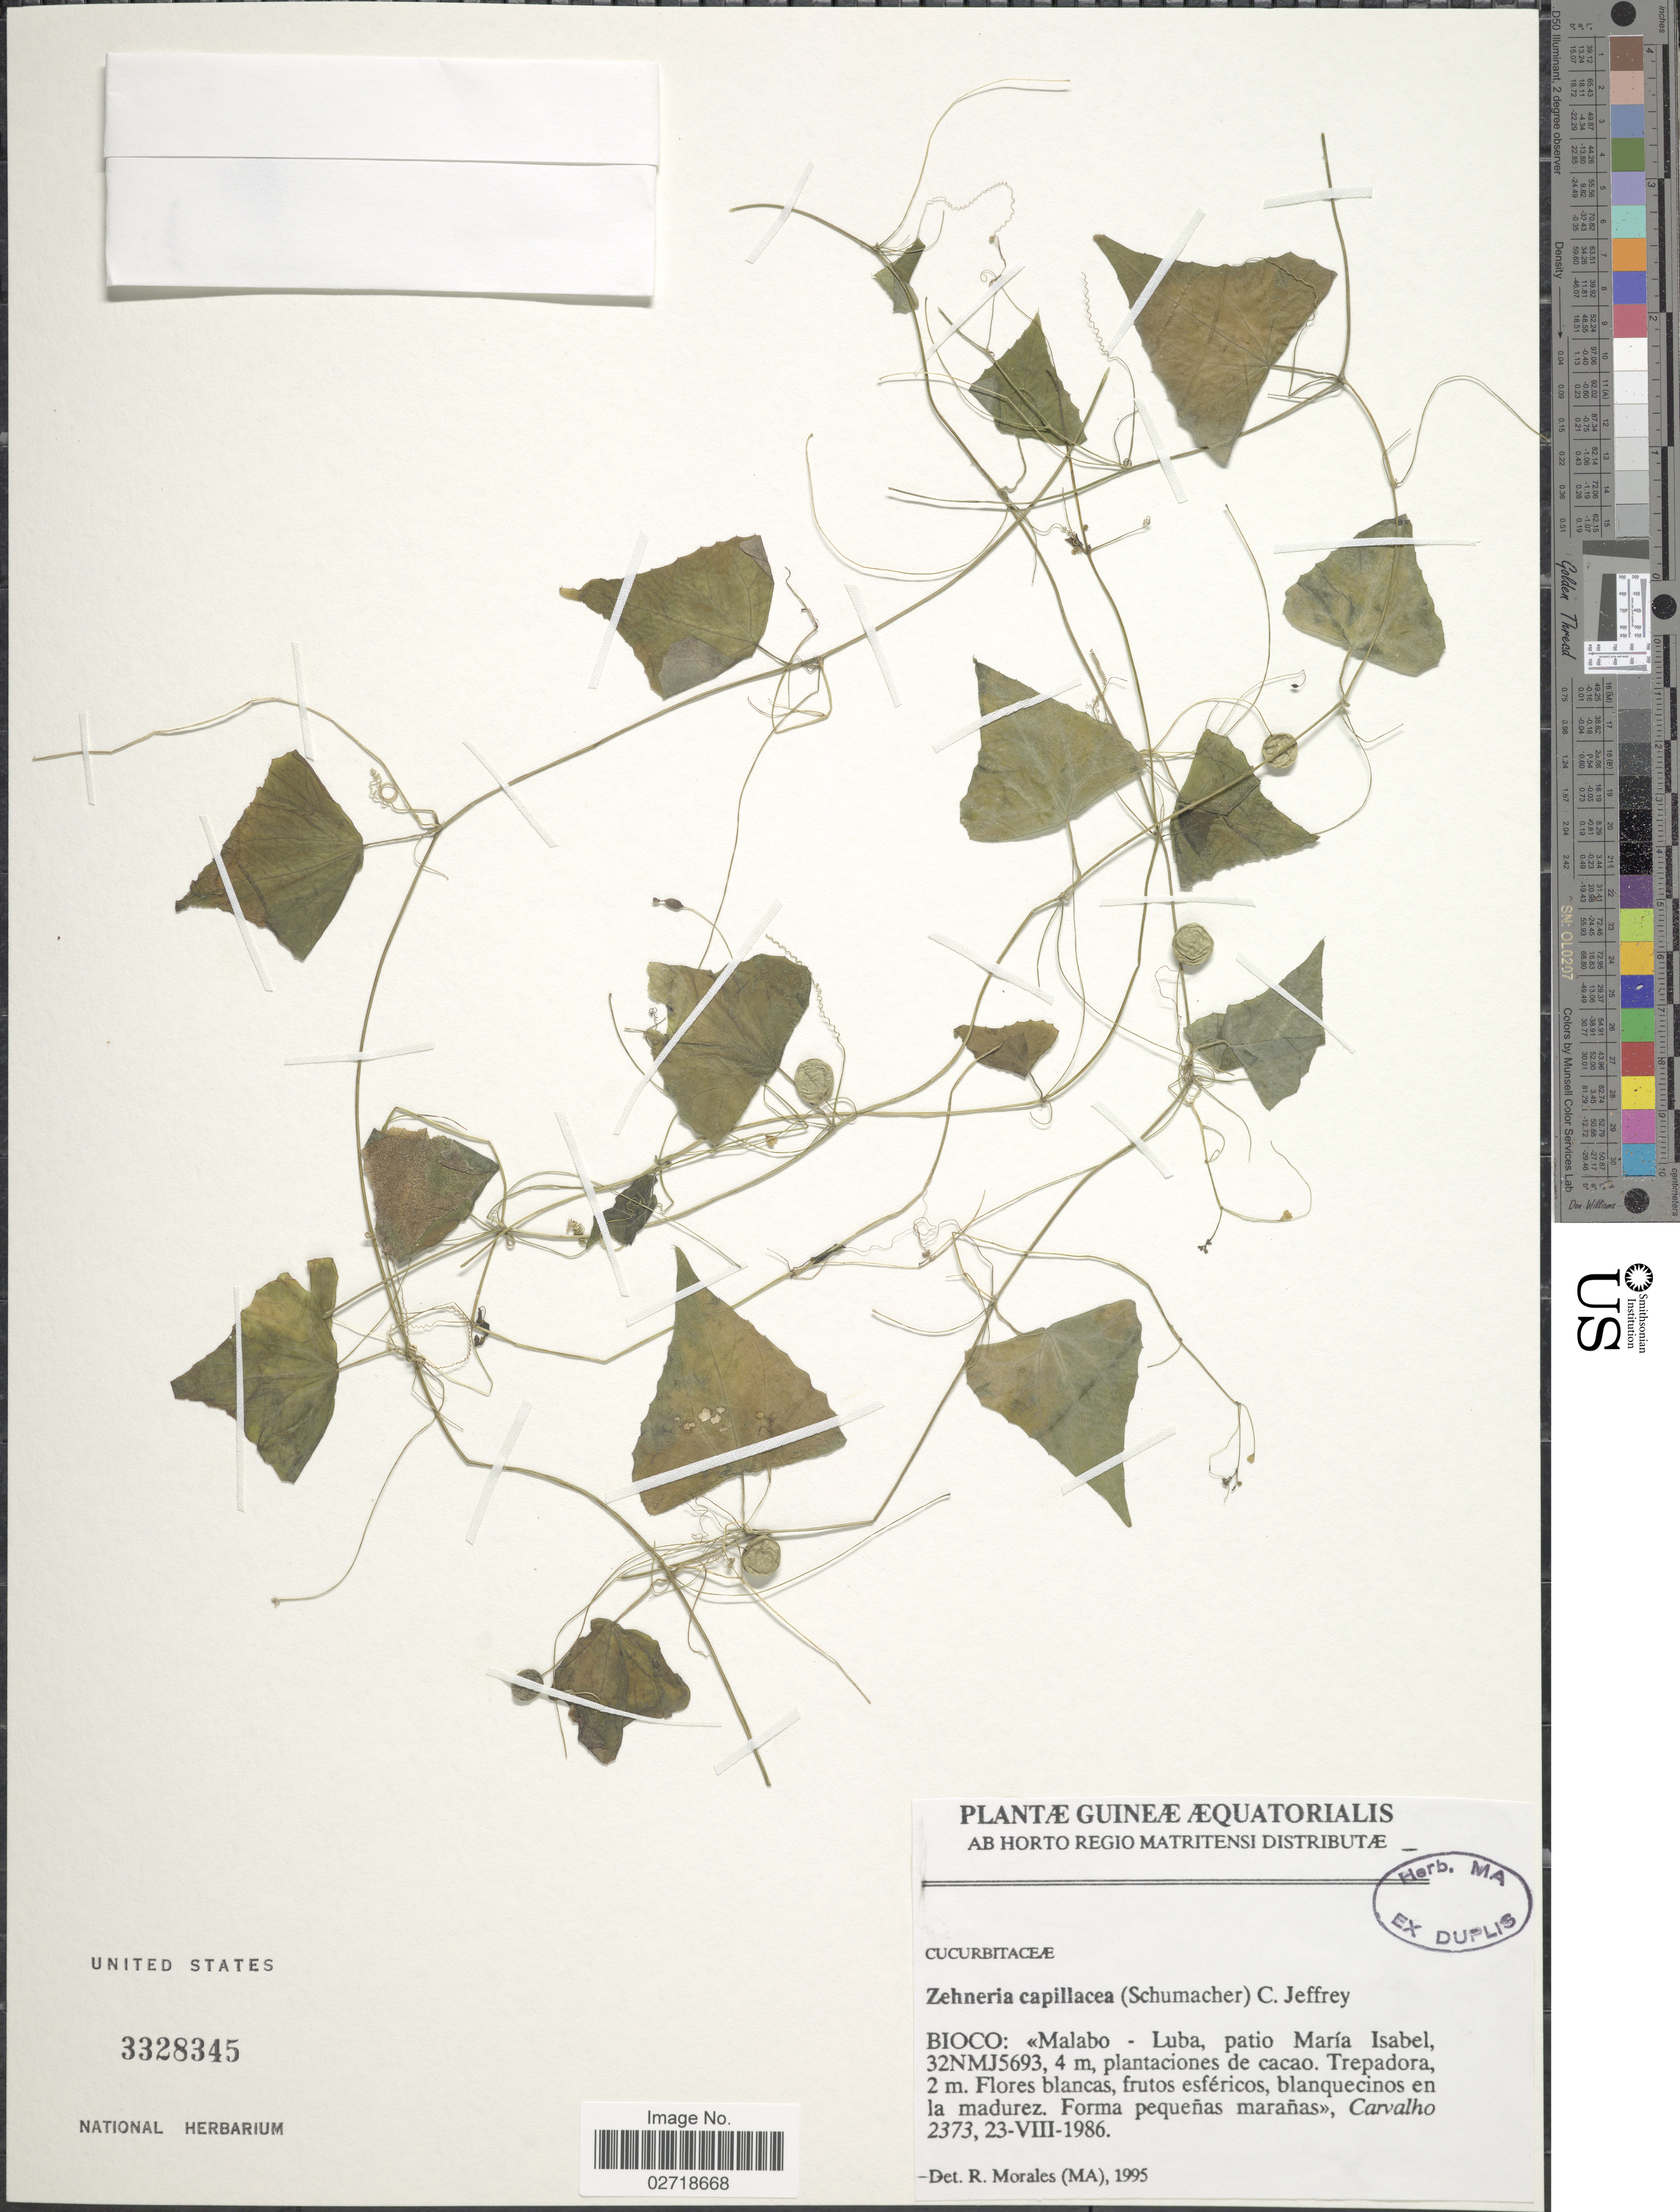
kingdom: Plantae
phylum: Tracheophyta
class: Magnoliopsida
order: Cucurbitales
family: Cucurbitaceae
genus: Zehneria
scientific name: Zehneria capillacea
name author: C. Jeffrey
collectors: Carvalho, --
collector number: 2373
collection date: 1986-08-23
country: Equatorial Guinea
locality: Bioco: Malabo - Luba, patio Maria Isabel, 32NMJ5693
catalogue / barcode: US 3328345